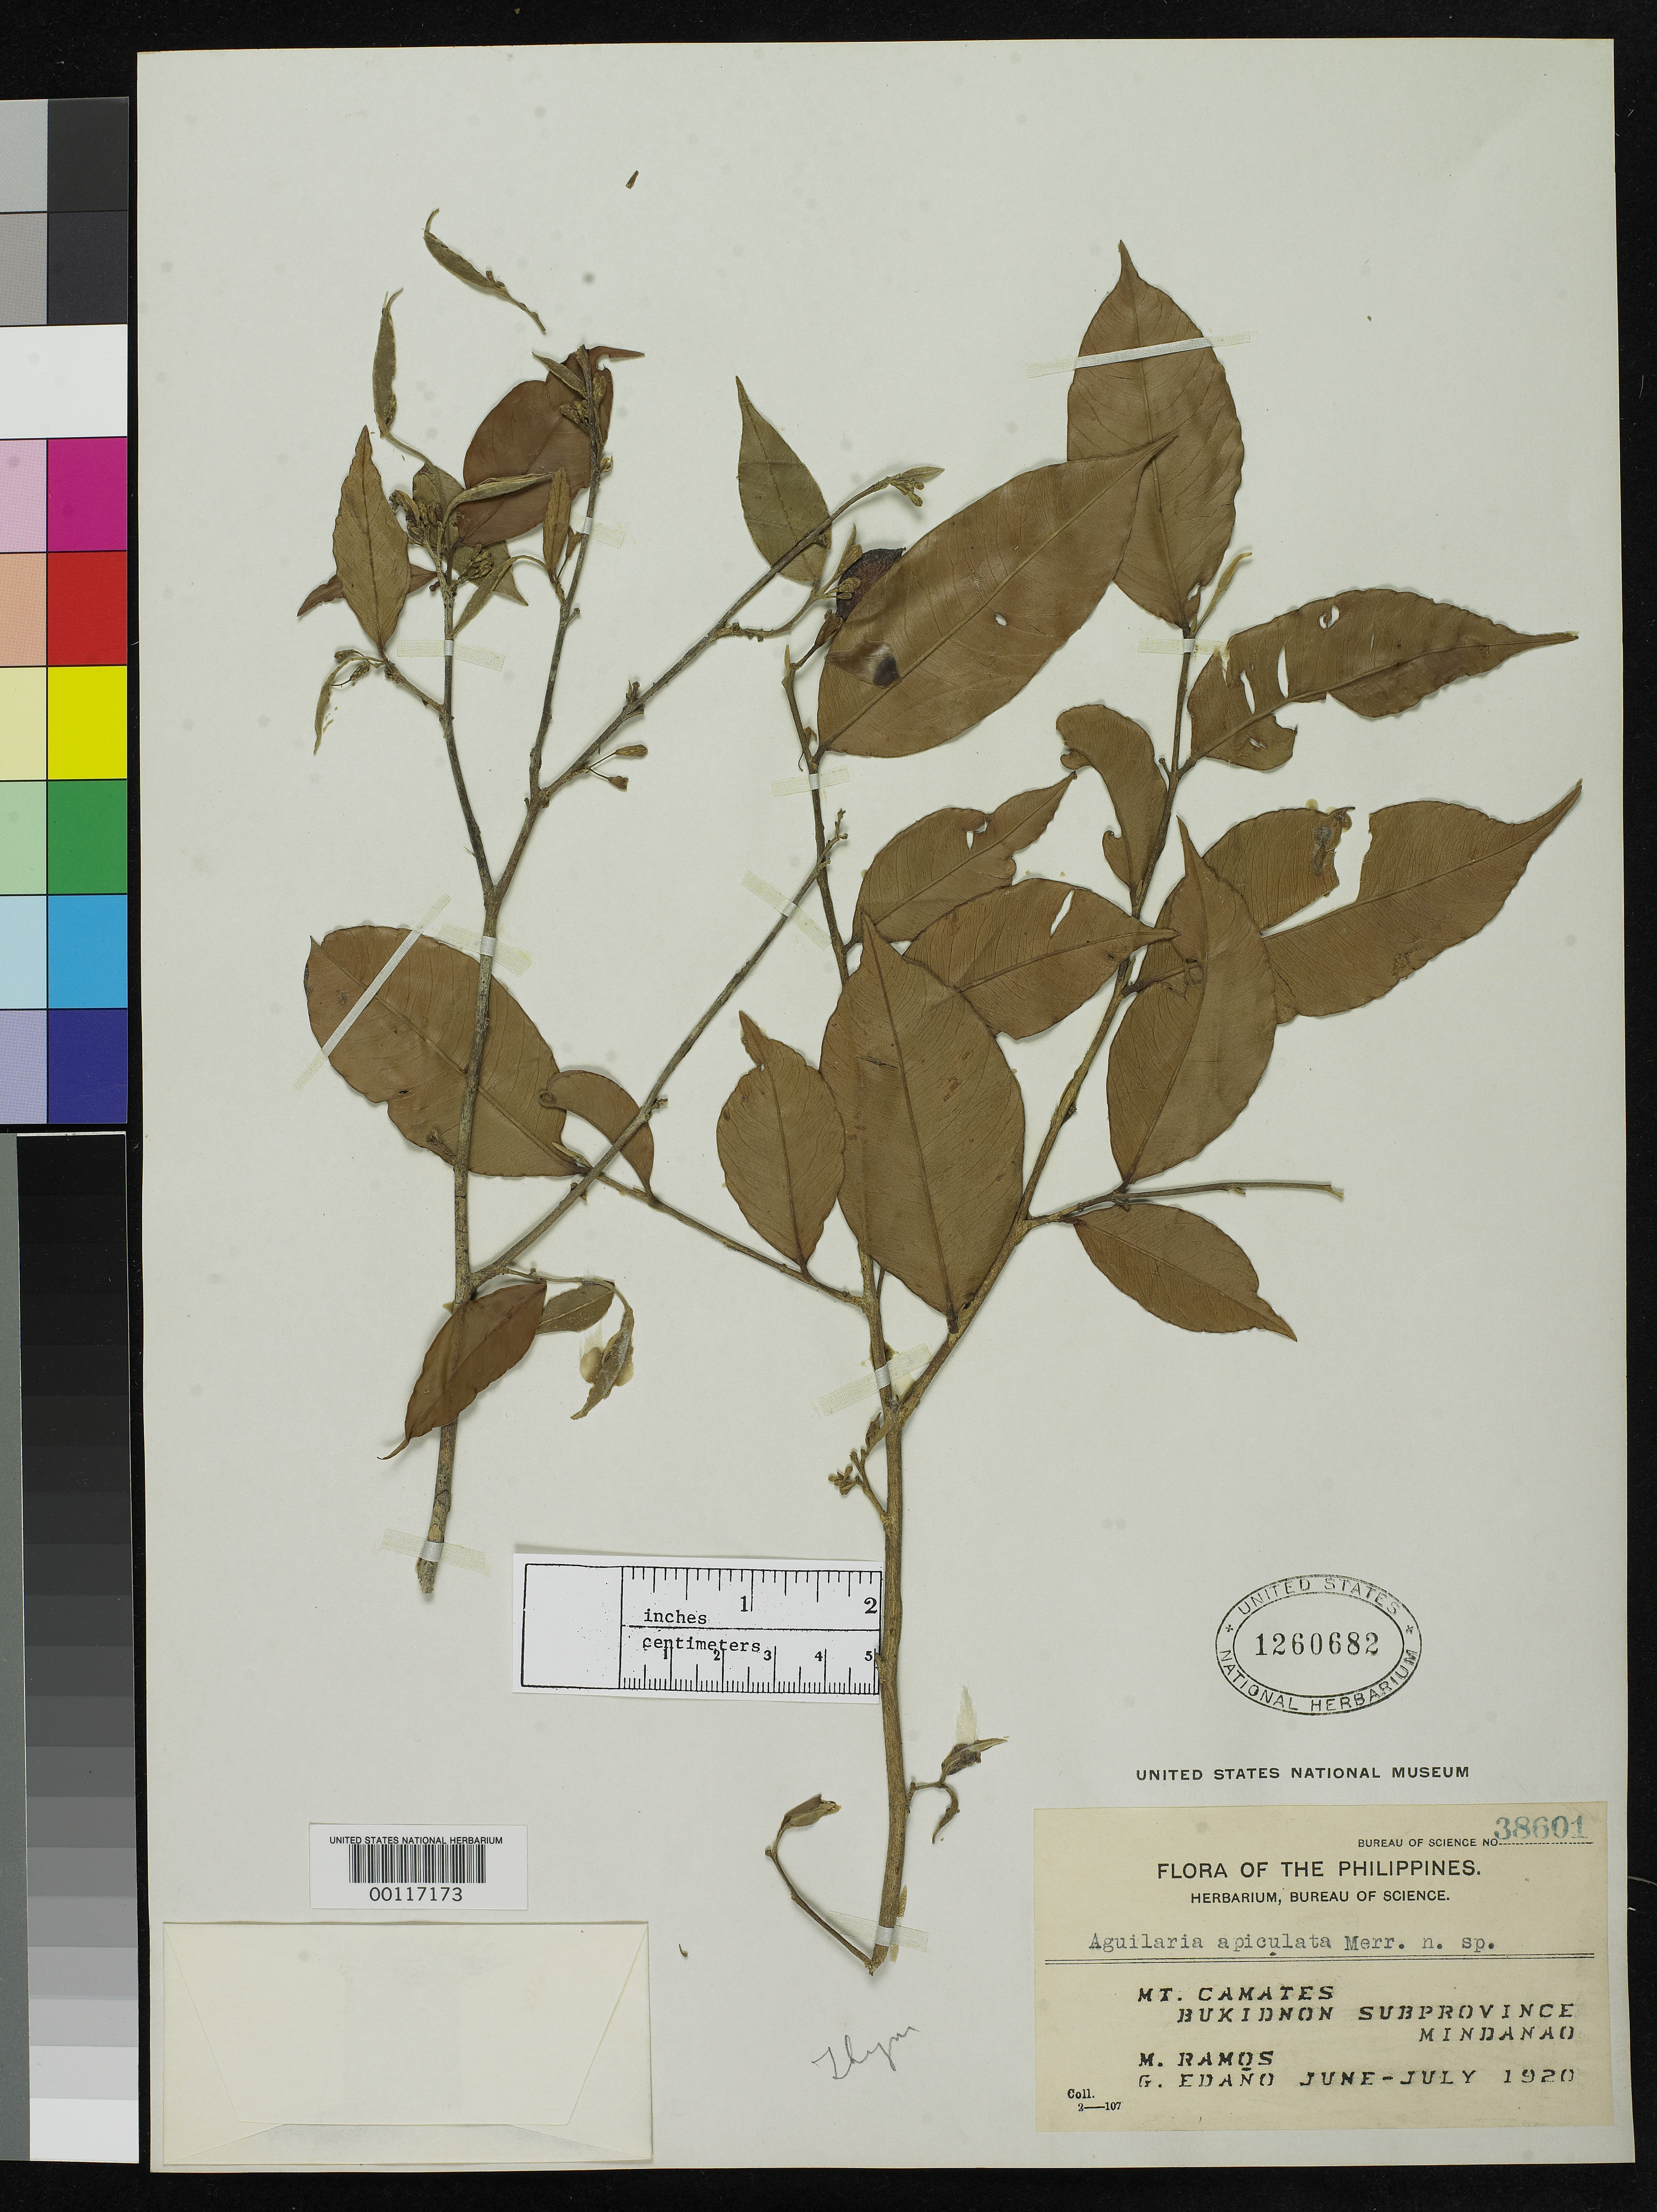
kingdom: Plantae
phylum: Tracheophyta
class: Magnoliopsida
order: Malvales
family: Thymelaeaceae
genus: Aquilaria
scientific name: Aquilaria apiculata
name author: Merr.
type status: Isotype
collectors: M. Ramos & G. E. Edaño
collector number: Bur. Sci. 38601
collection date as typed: Jul 1920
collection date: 1920-07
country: Philippines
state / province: Northern Mindanao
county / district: Bukidnon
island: Mindanao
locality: Mt. Camates.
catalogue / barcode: US 1260682